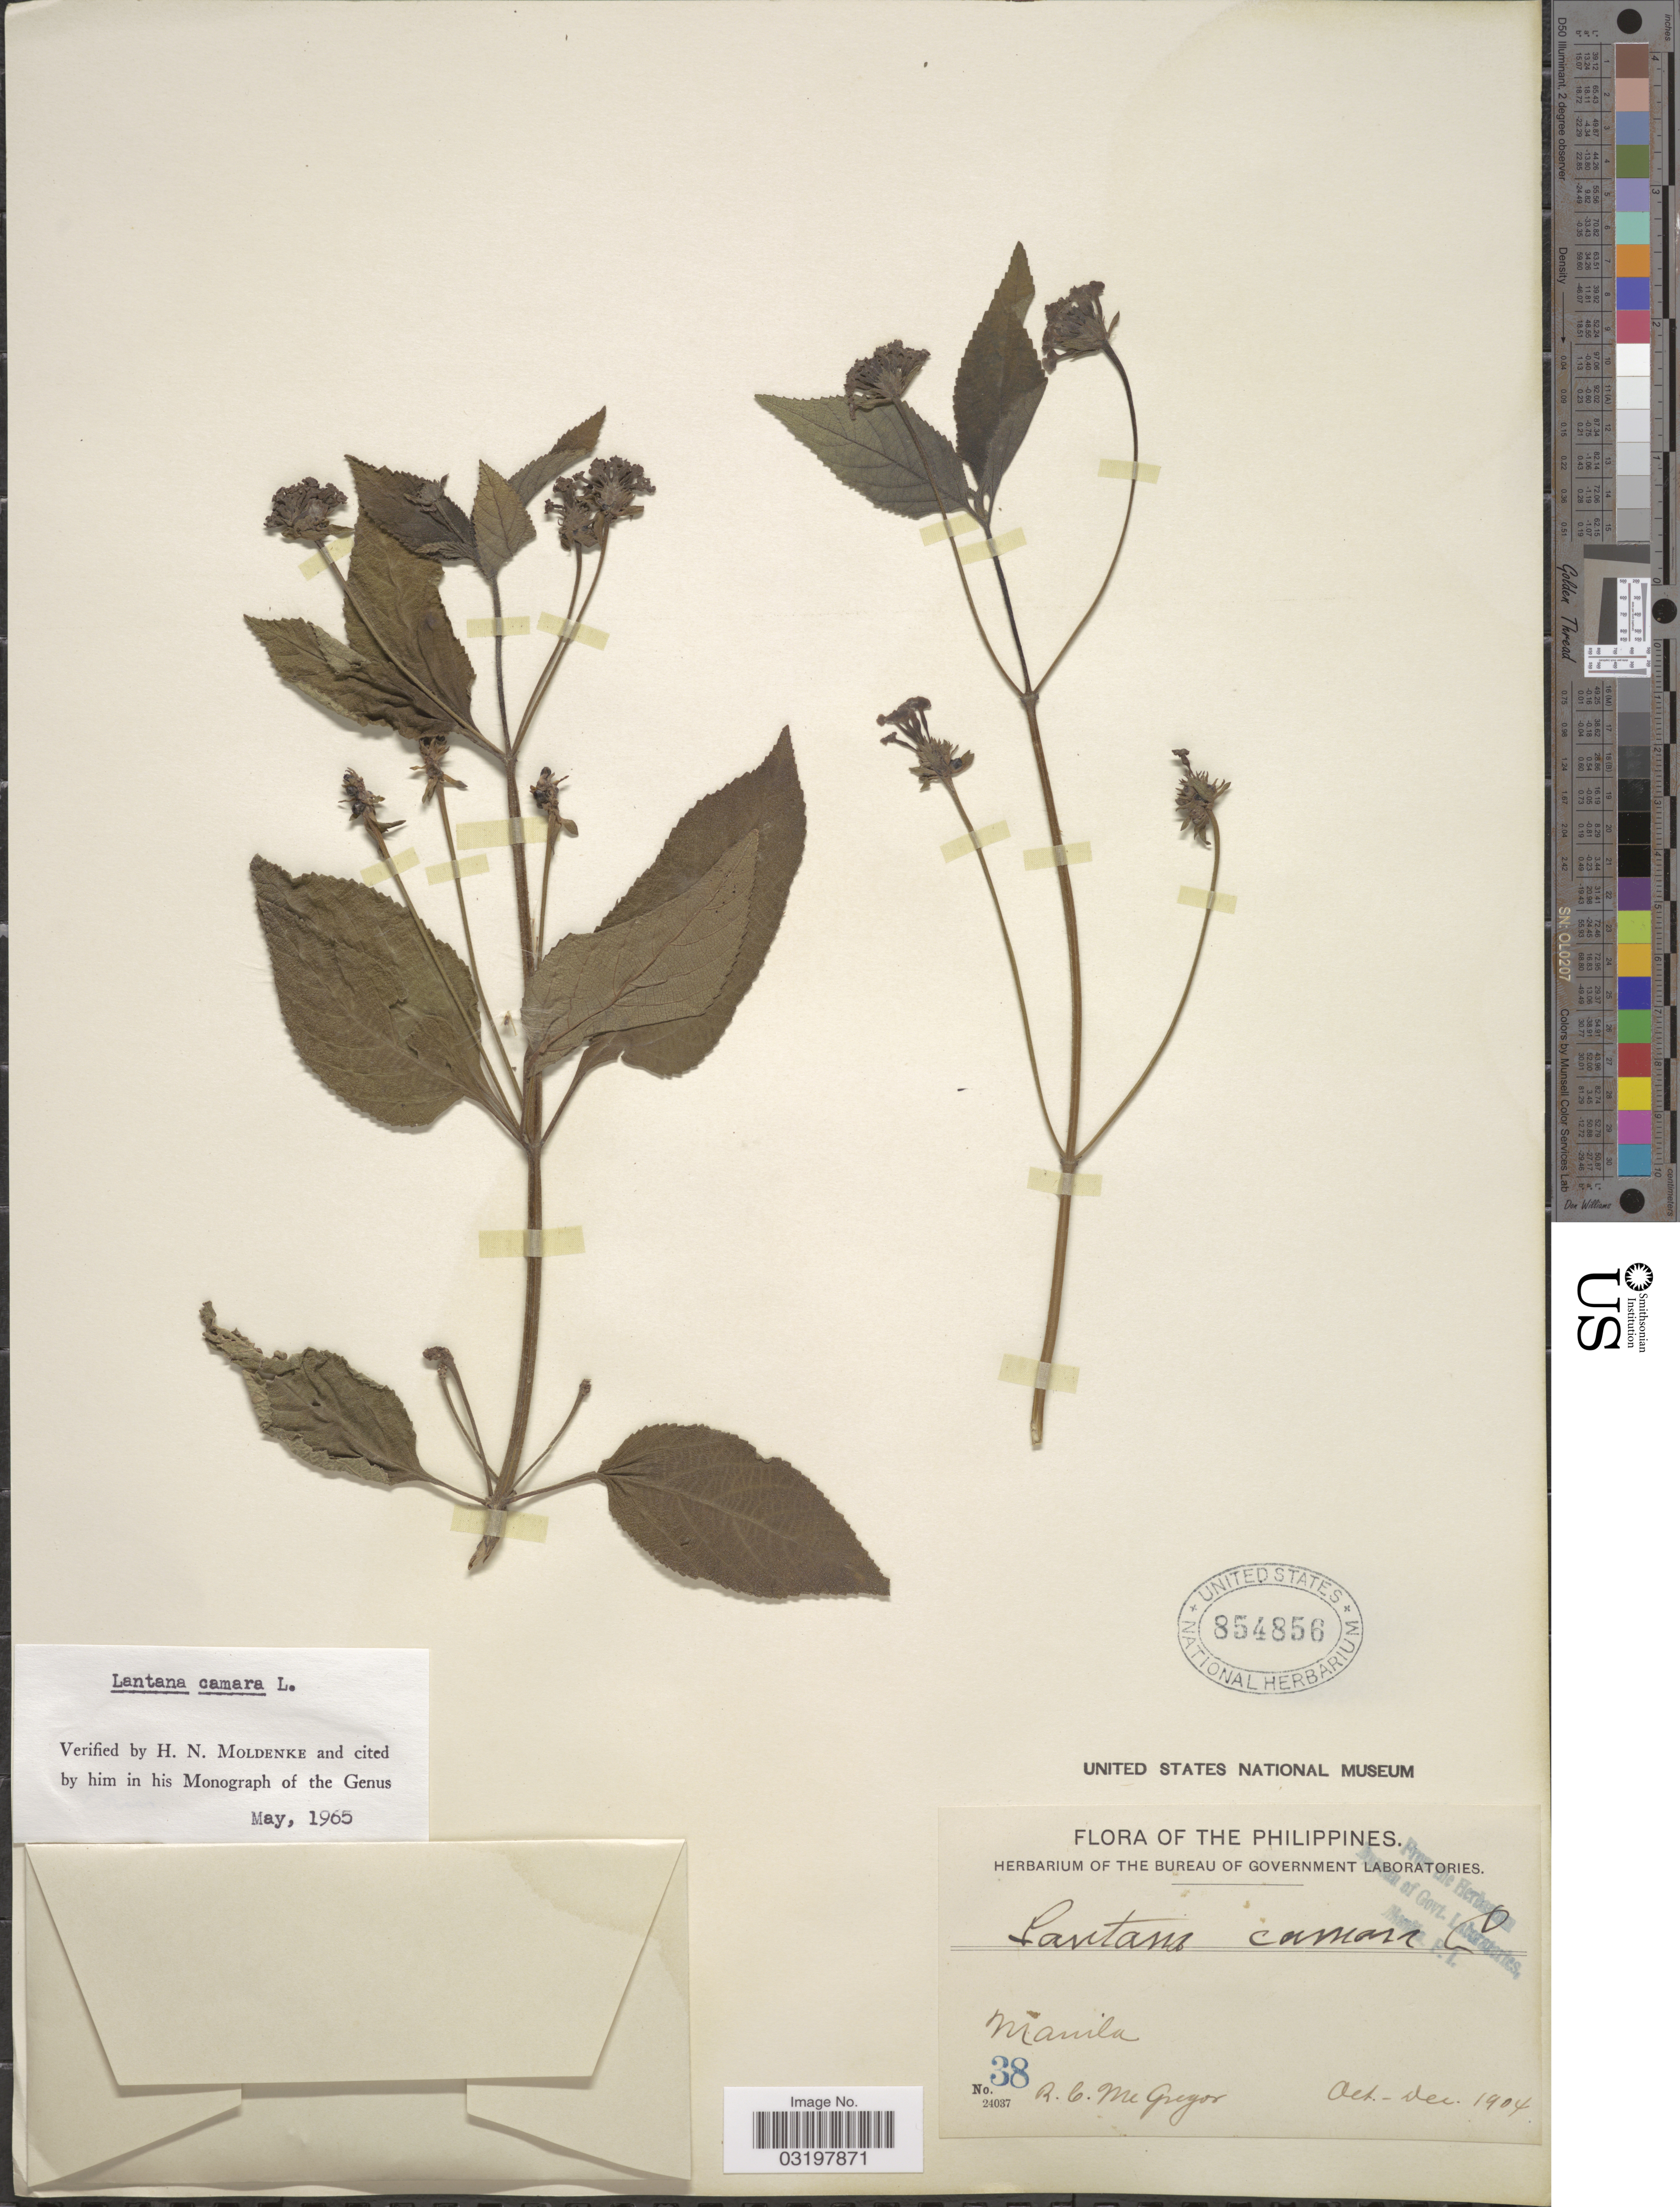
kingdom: Plantae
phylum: Tracheophyta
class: Magnoliopsida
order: Lamiales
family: Verbenaceae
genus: Lantana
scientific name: Lantana camara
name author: L.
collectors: R. C. McGregor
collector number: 38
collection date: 1904-10/1904-12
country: Philippines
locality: Manila.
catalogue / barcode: US 854856